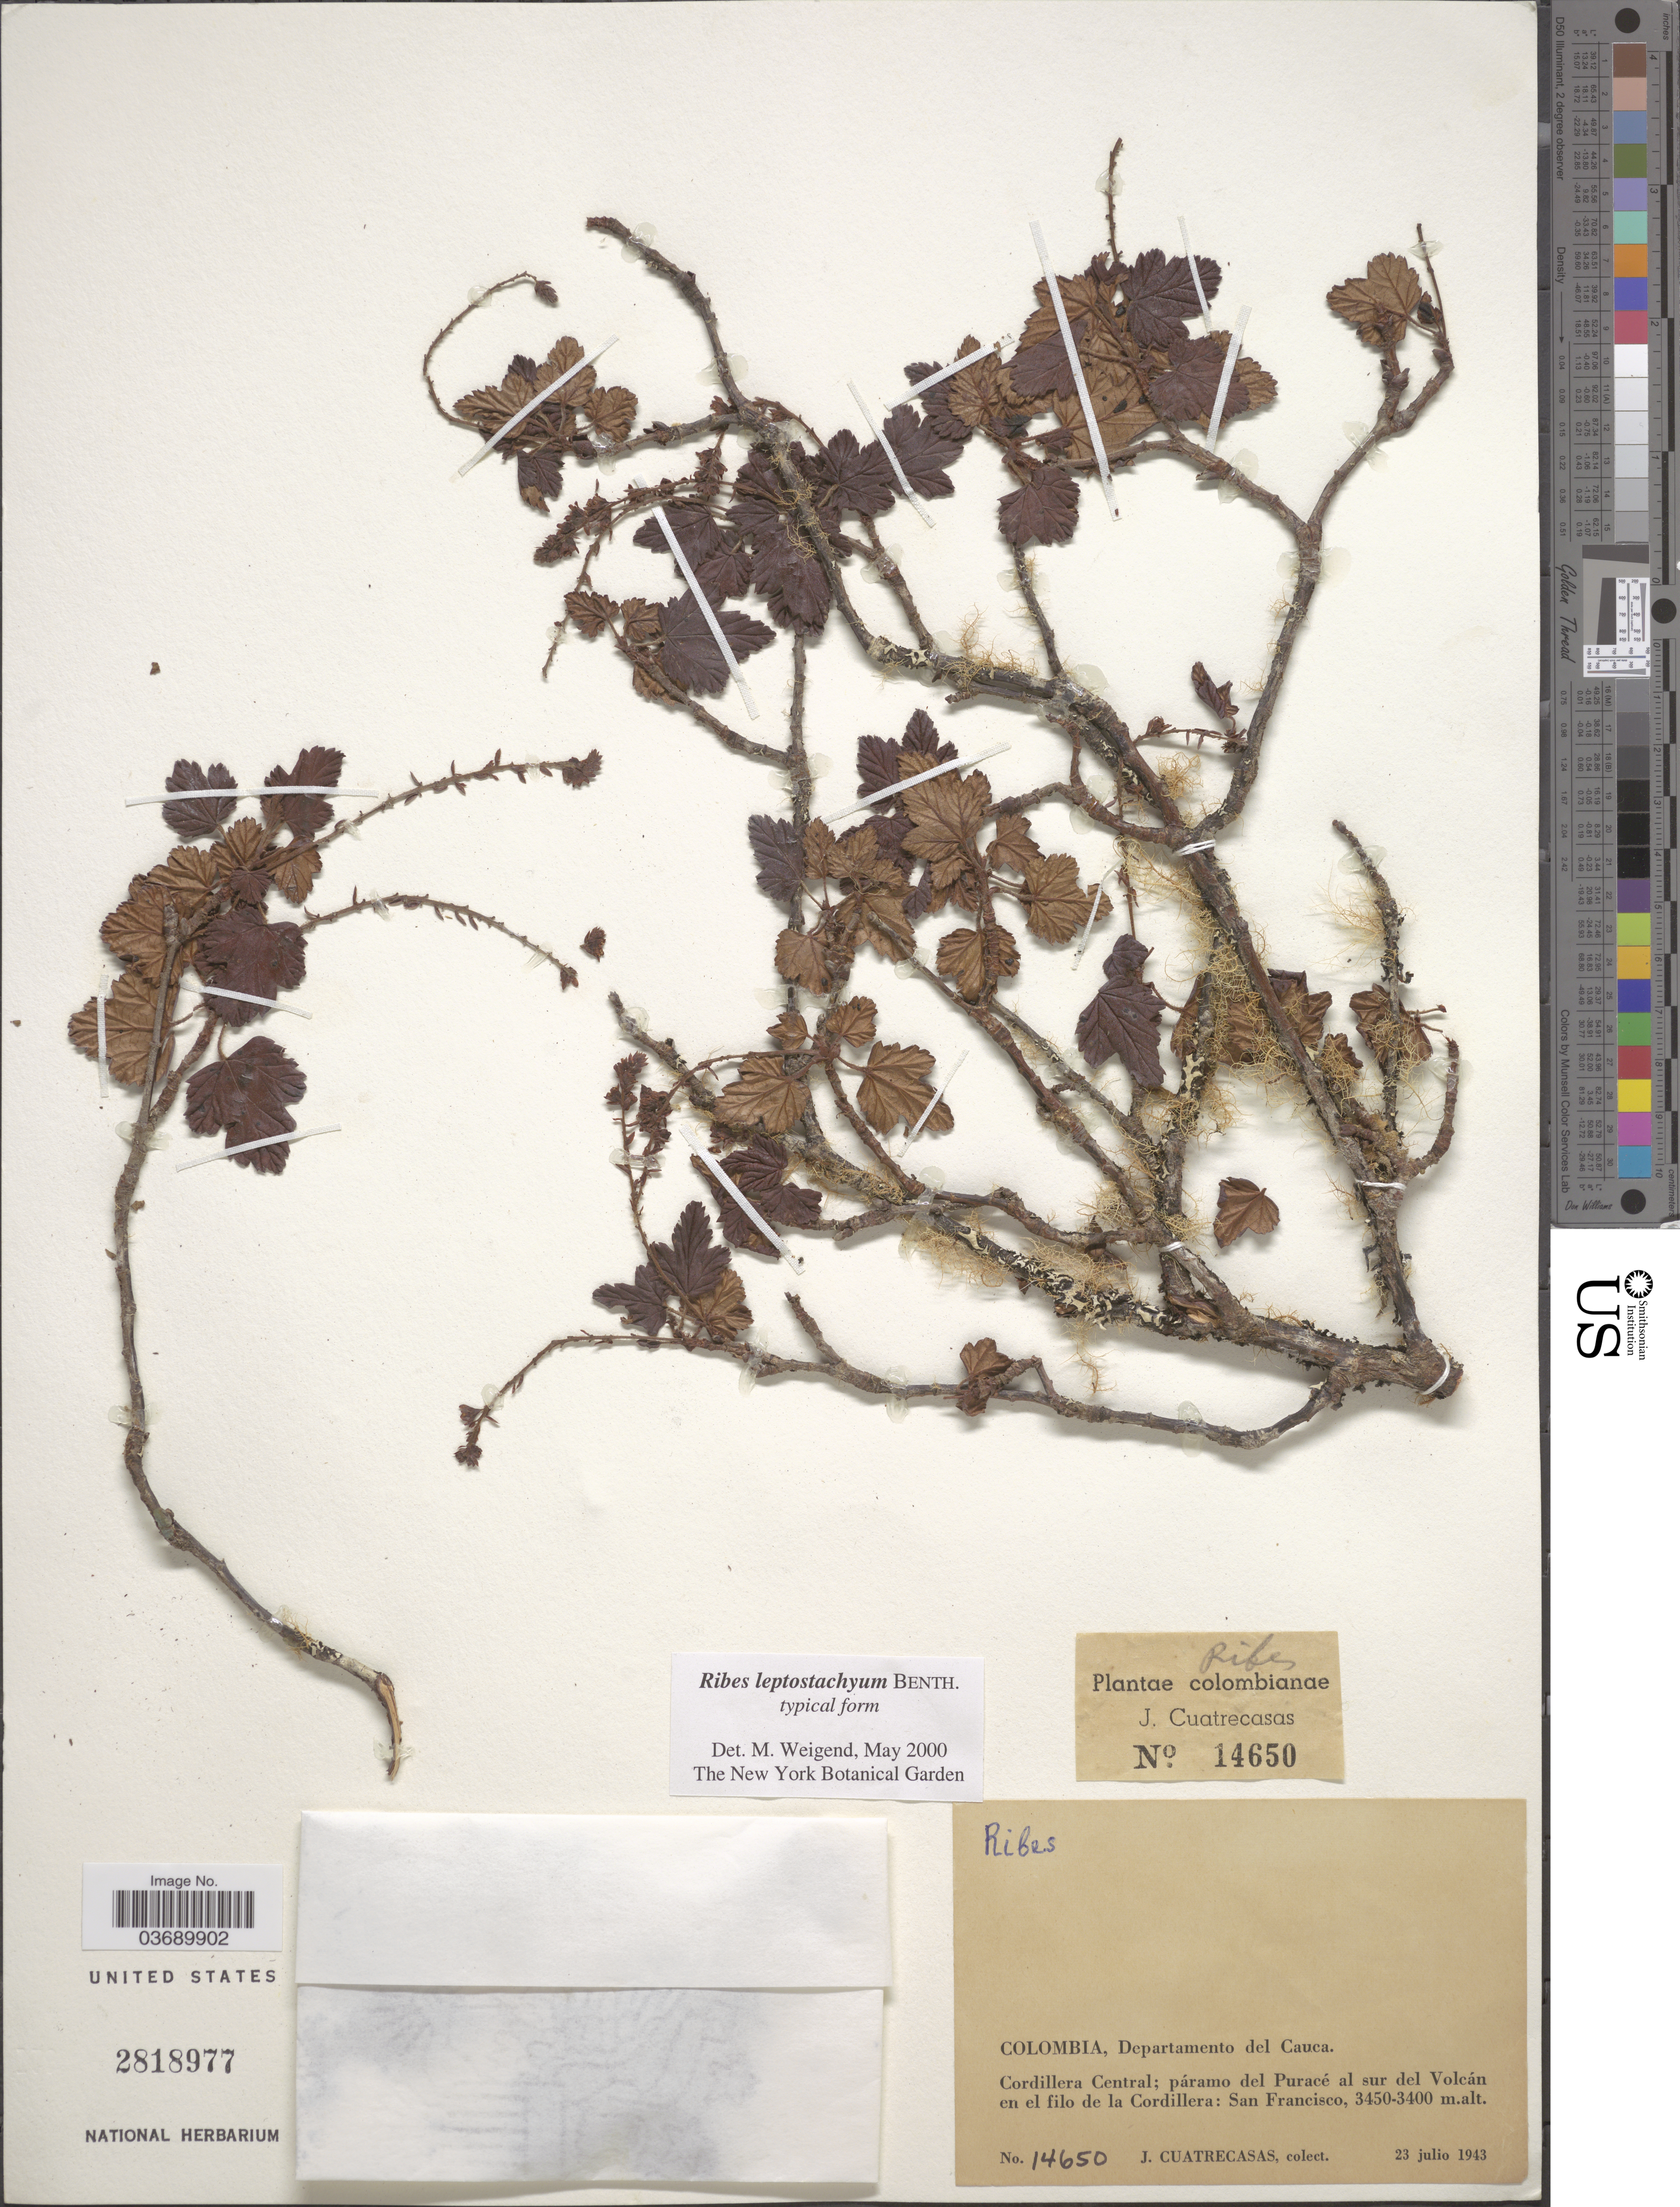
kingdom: Plantae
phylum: Tracheophyta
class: Magnoliopsida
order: Saxifragales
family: Grossulariaceae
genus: Ribes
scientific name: Ribes leptostachyum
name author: Decne.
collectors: J. Cuatrecasas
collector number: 14650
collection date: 1943-07-23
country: Colombia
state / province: Cauca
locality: Departamento del Cauca. Cordillera Central; páramo del Puracé al sur del Volcán en el filo de la Cordillera: San Francisco.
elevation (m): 3400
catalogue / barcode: US 2818977